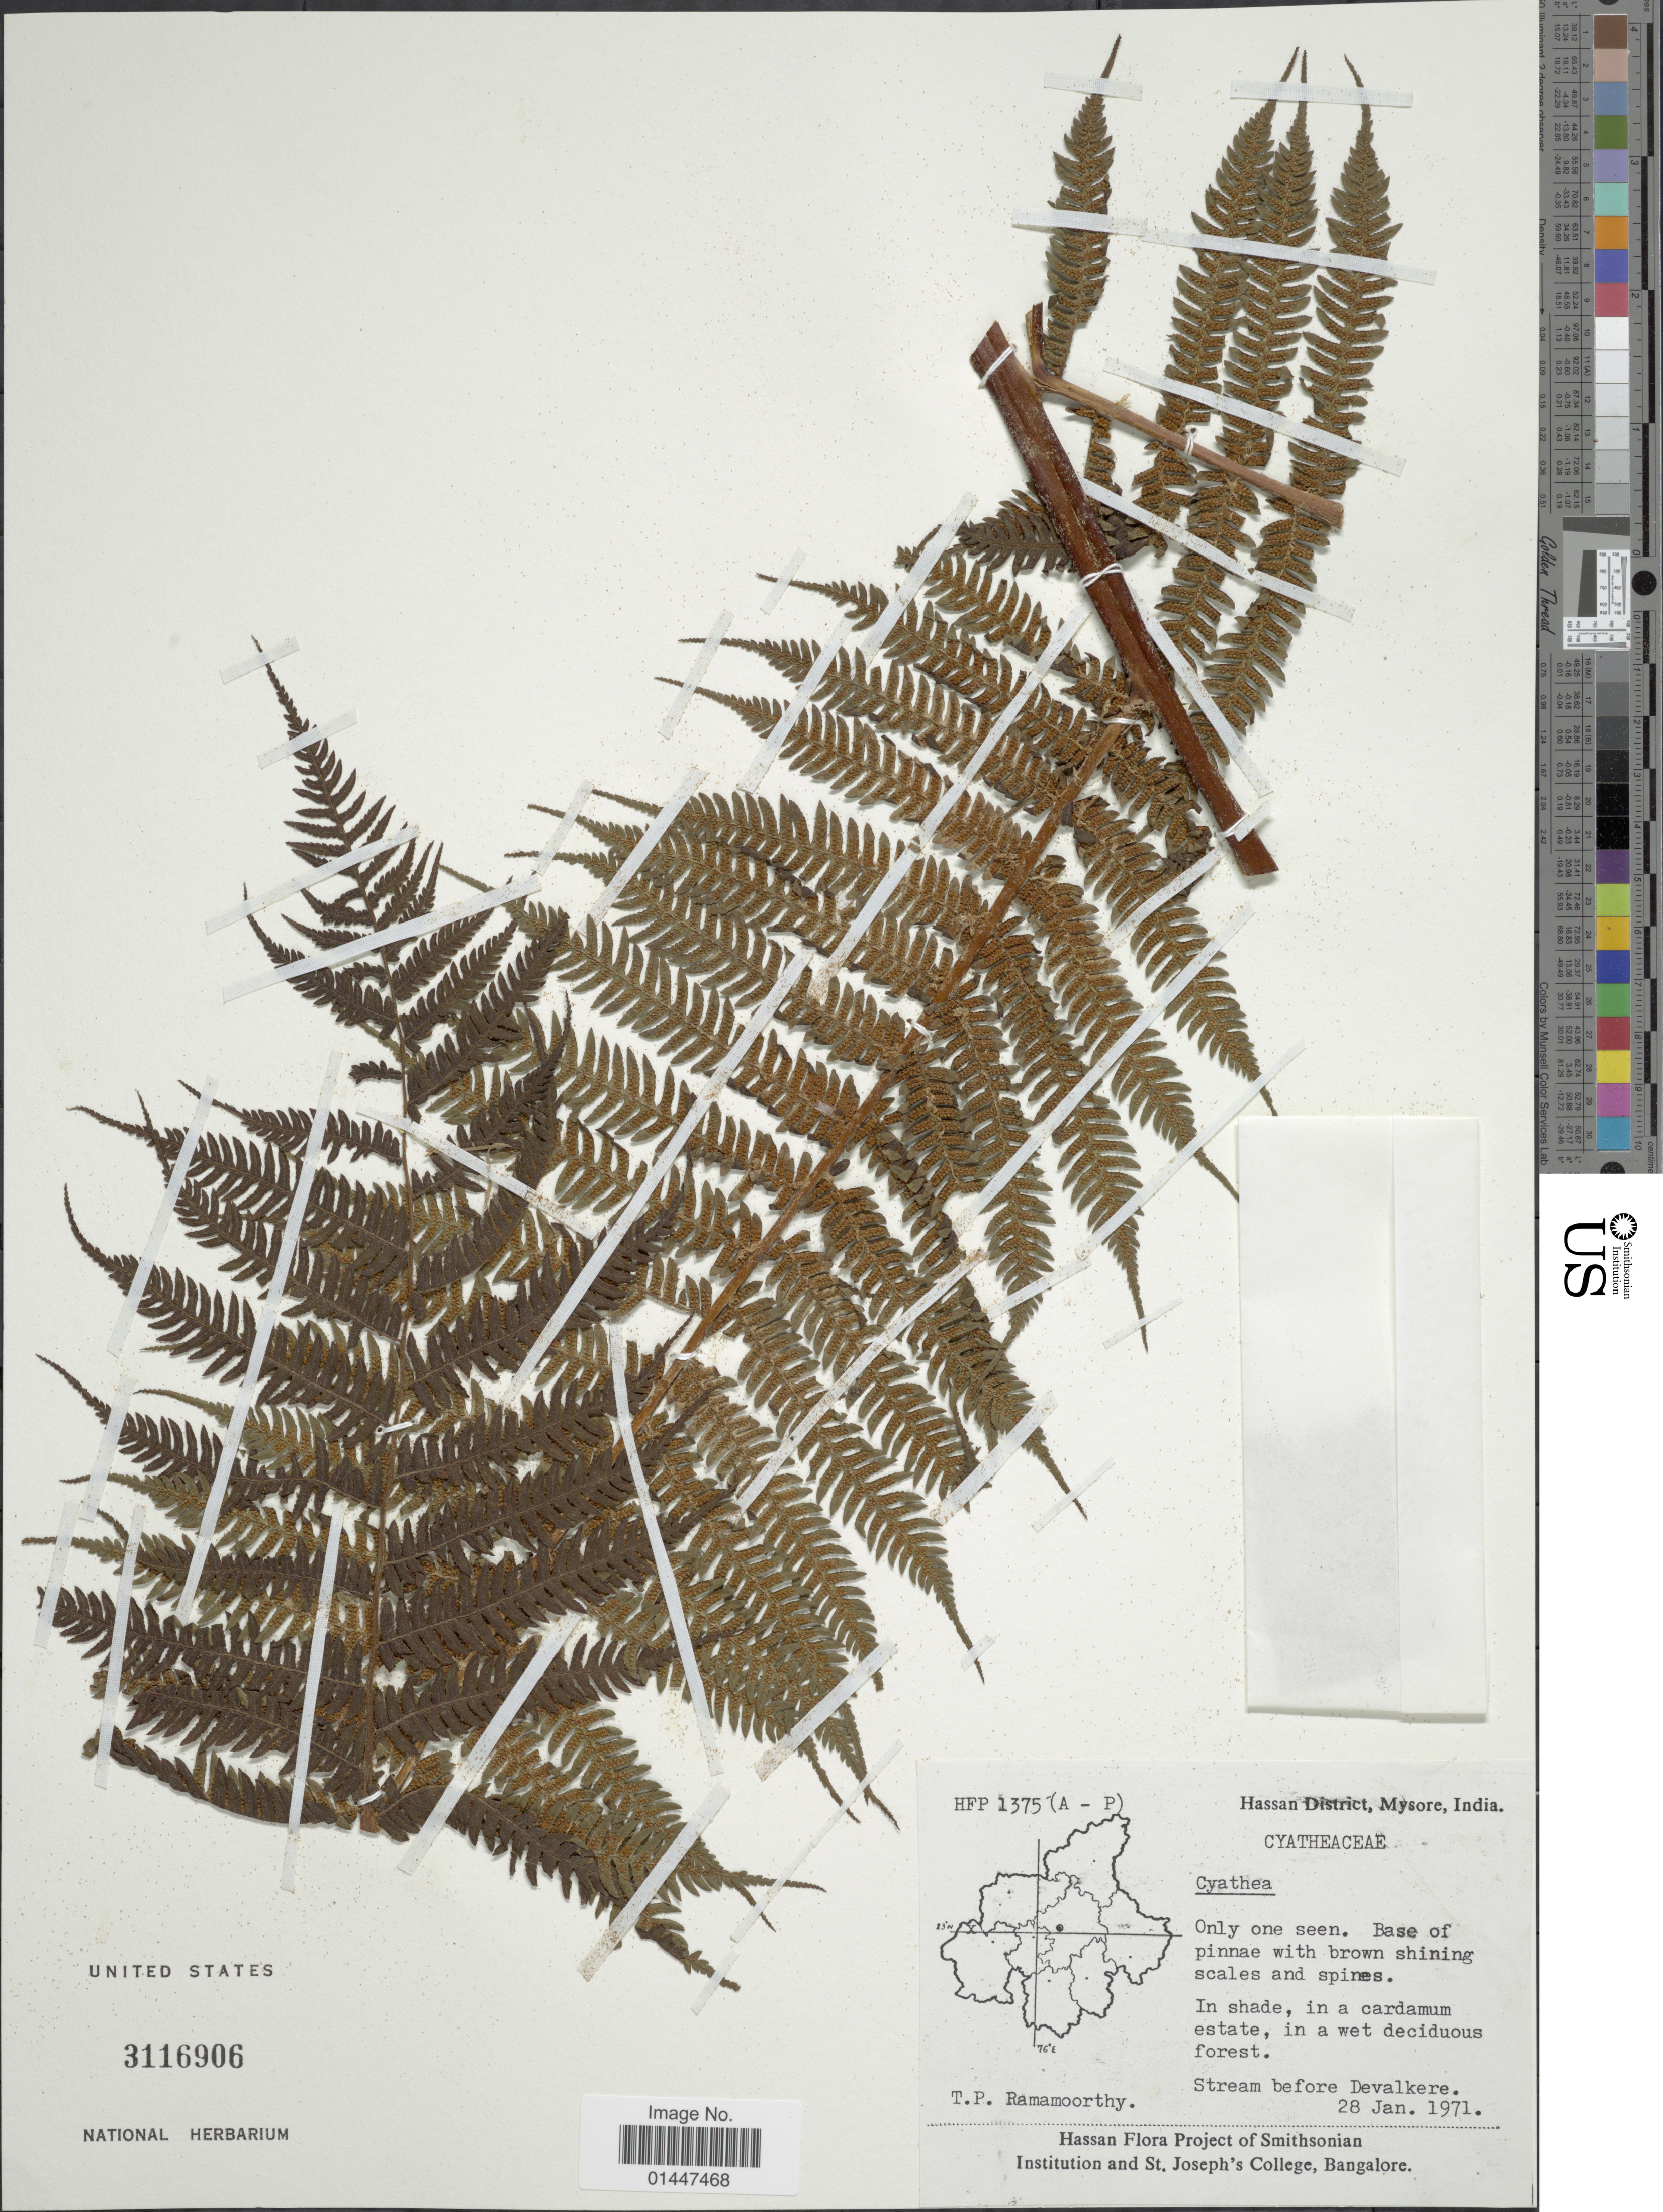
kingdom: Plantae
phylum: Tracheophyta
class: Polypodiopsida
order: Cyatheales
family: Cyatheaceae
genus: Sphaeropteris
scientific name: Sphaeropteris sp.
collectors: T. P. Ramamoorthy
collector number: HFP1375(A-P)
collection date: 1971-01-28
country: India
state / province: Karnataka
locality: Hassan District, Mysore. In shade, in a cardamum estate, in a wet deciduous forest. Stream before Devalkere.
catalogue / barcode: US 3116906